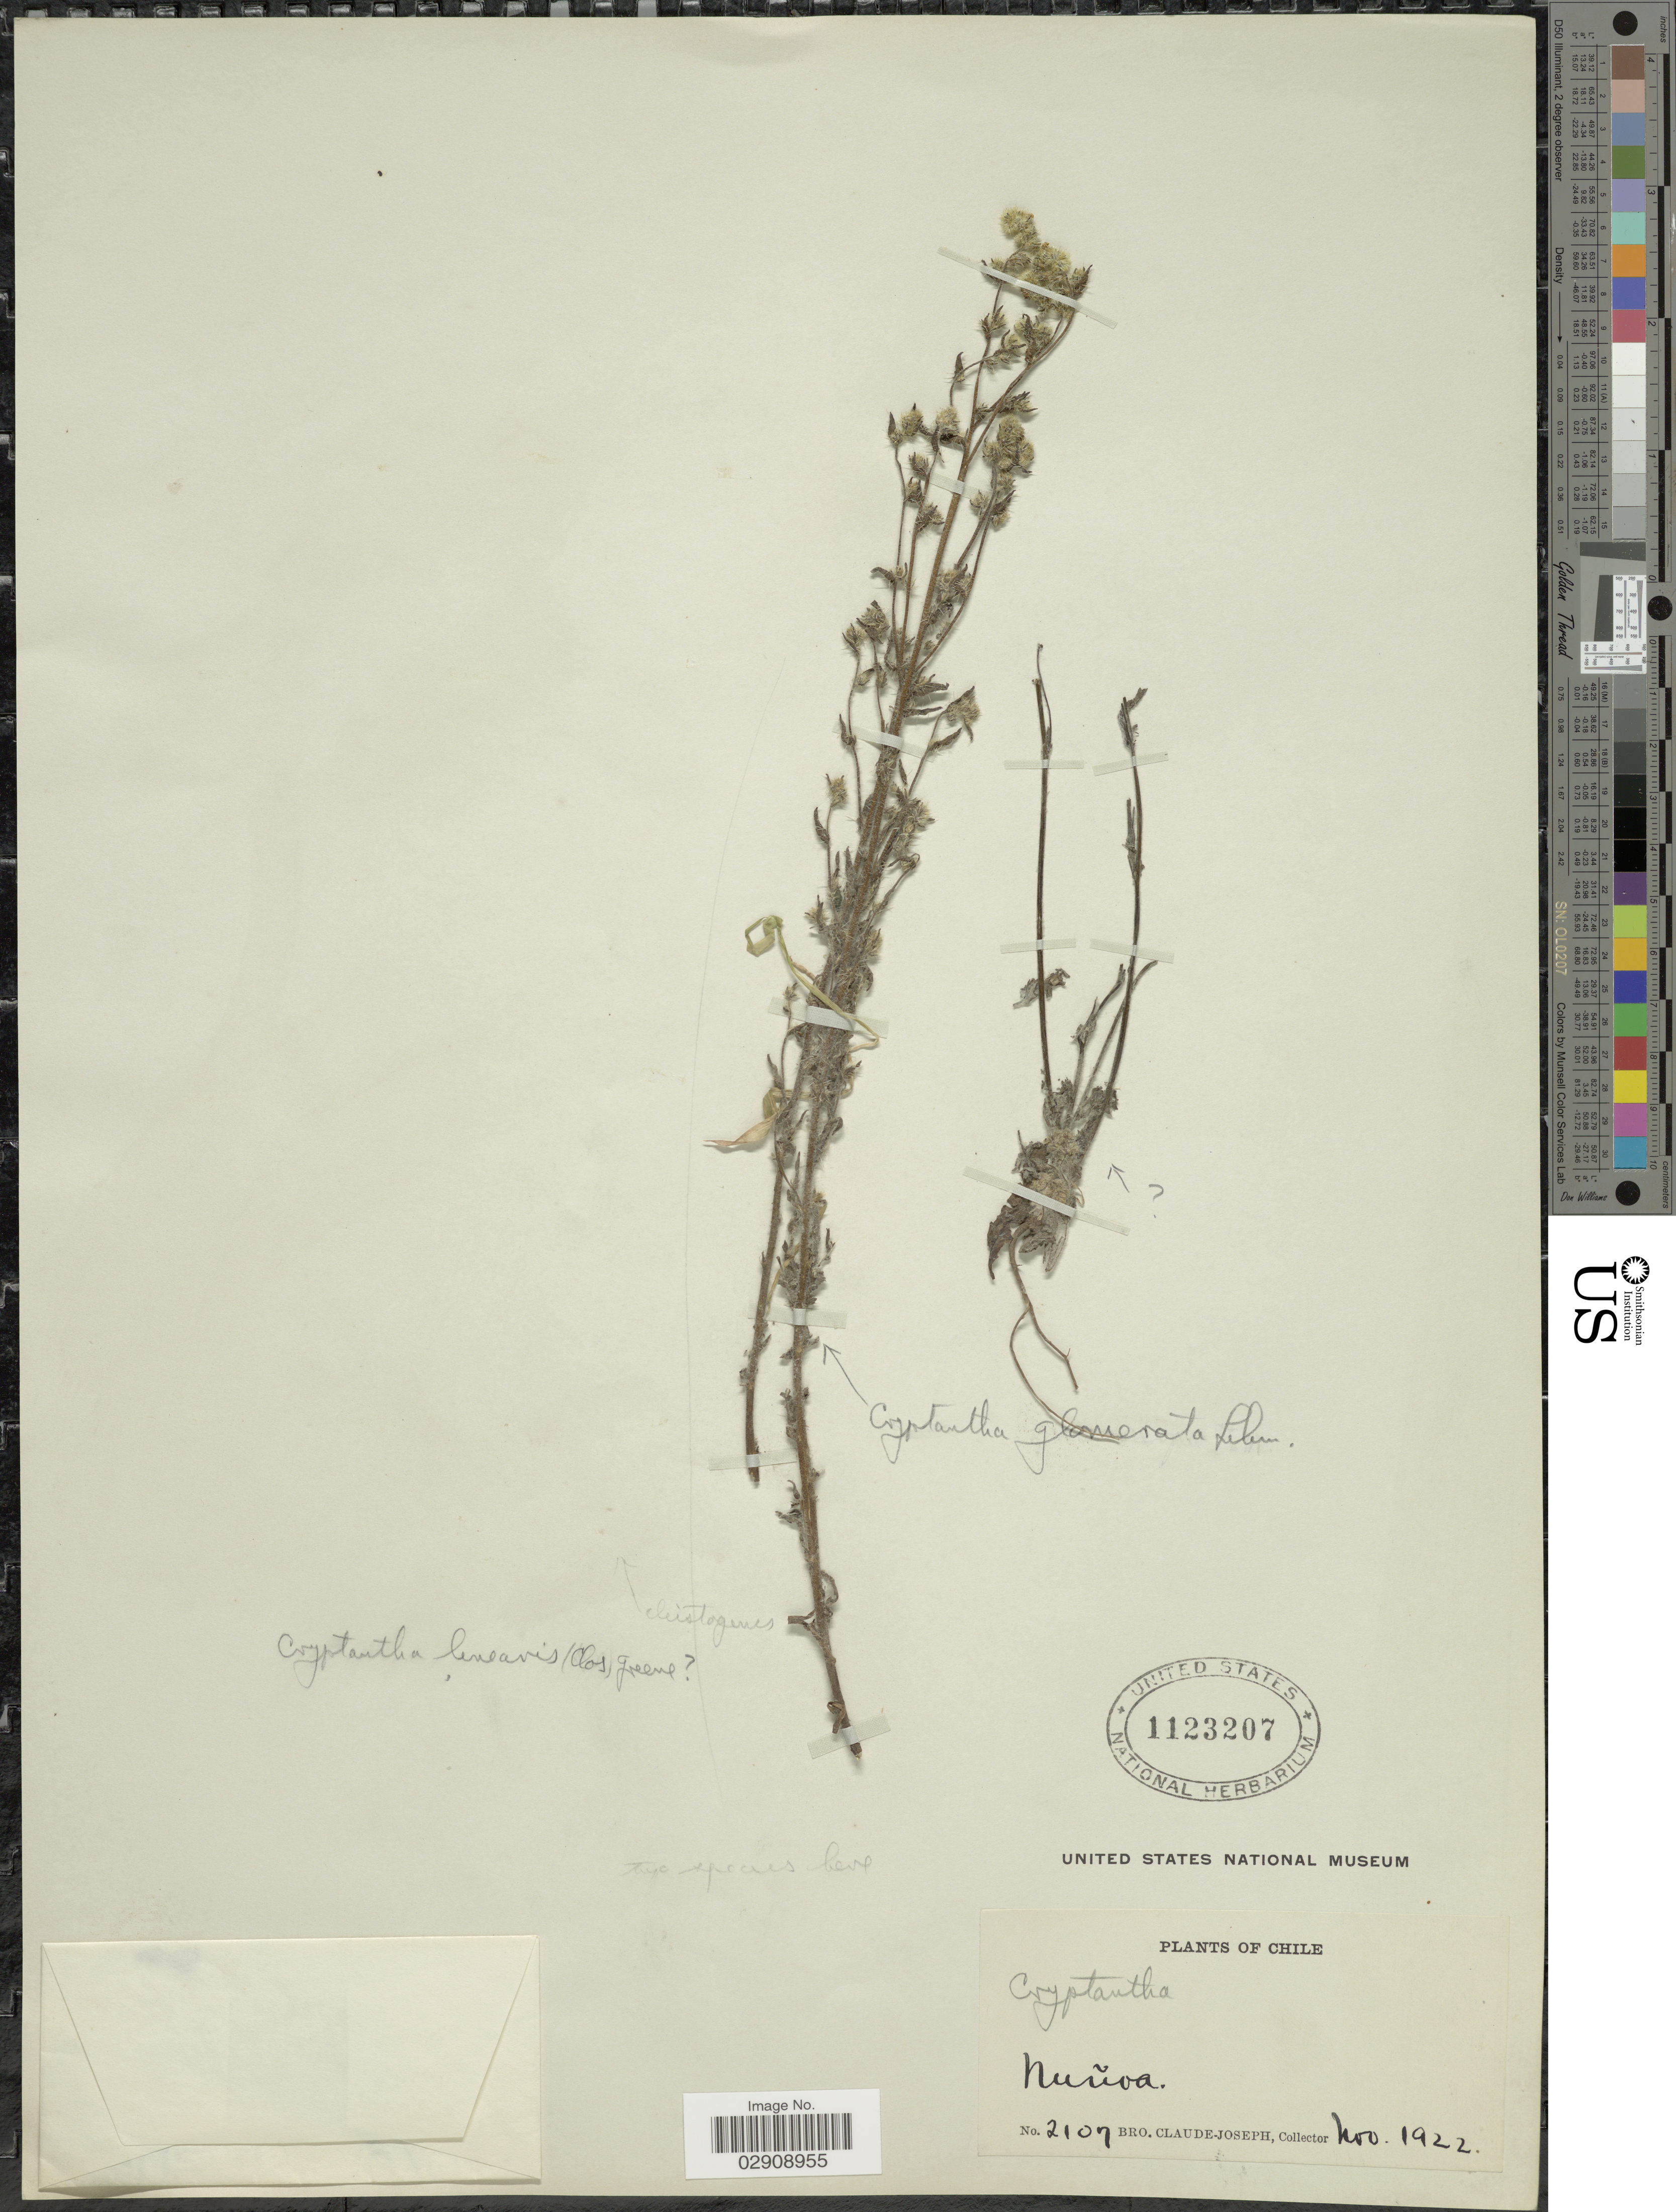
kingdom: Plantae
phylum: Tracheophyta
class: Magnoliopsida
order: Boraginales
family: Boraginaceae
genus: Cryptantha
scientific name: Cryptantha clandestina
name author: (Trevis.) I.M. Johnst.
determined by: Moroni, Pablo, (SI), Instituto de Botanica Darwinion (ARGENTINA)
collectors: Bro. Claude-Joseph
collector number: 2107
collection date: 1922-11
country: Chile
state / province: Región Metropolitana (RM)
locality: Nuñoa. Chile.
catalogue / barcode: US 1123207